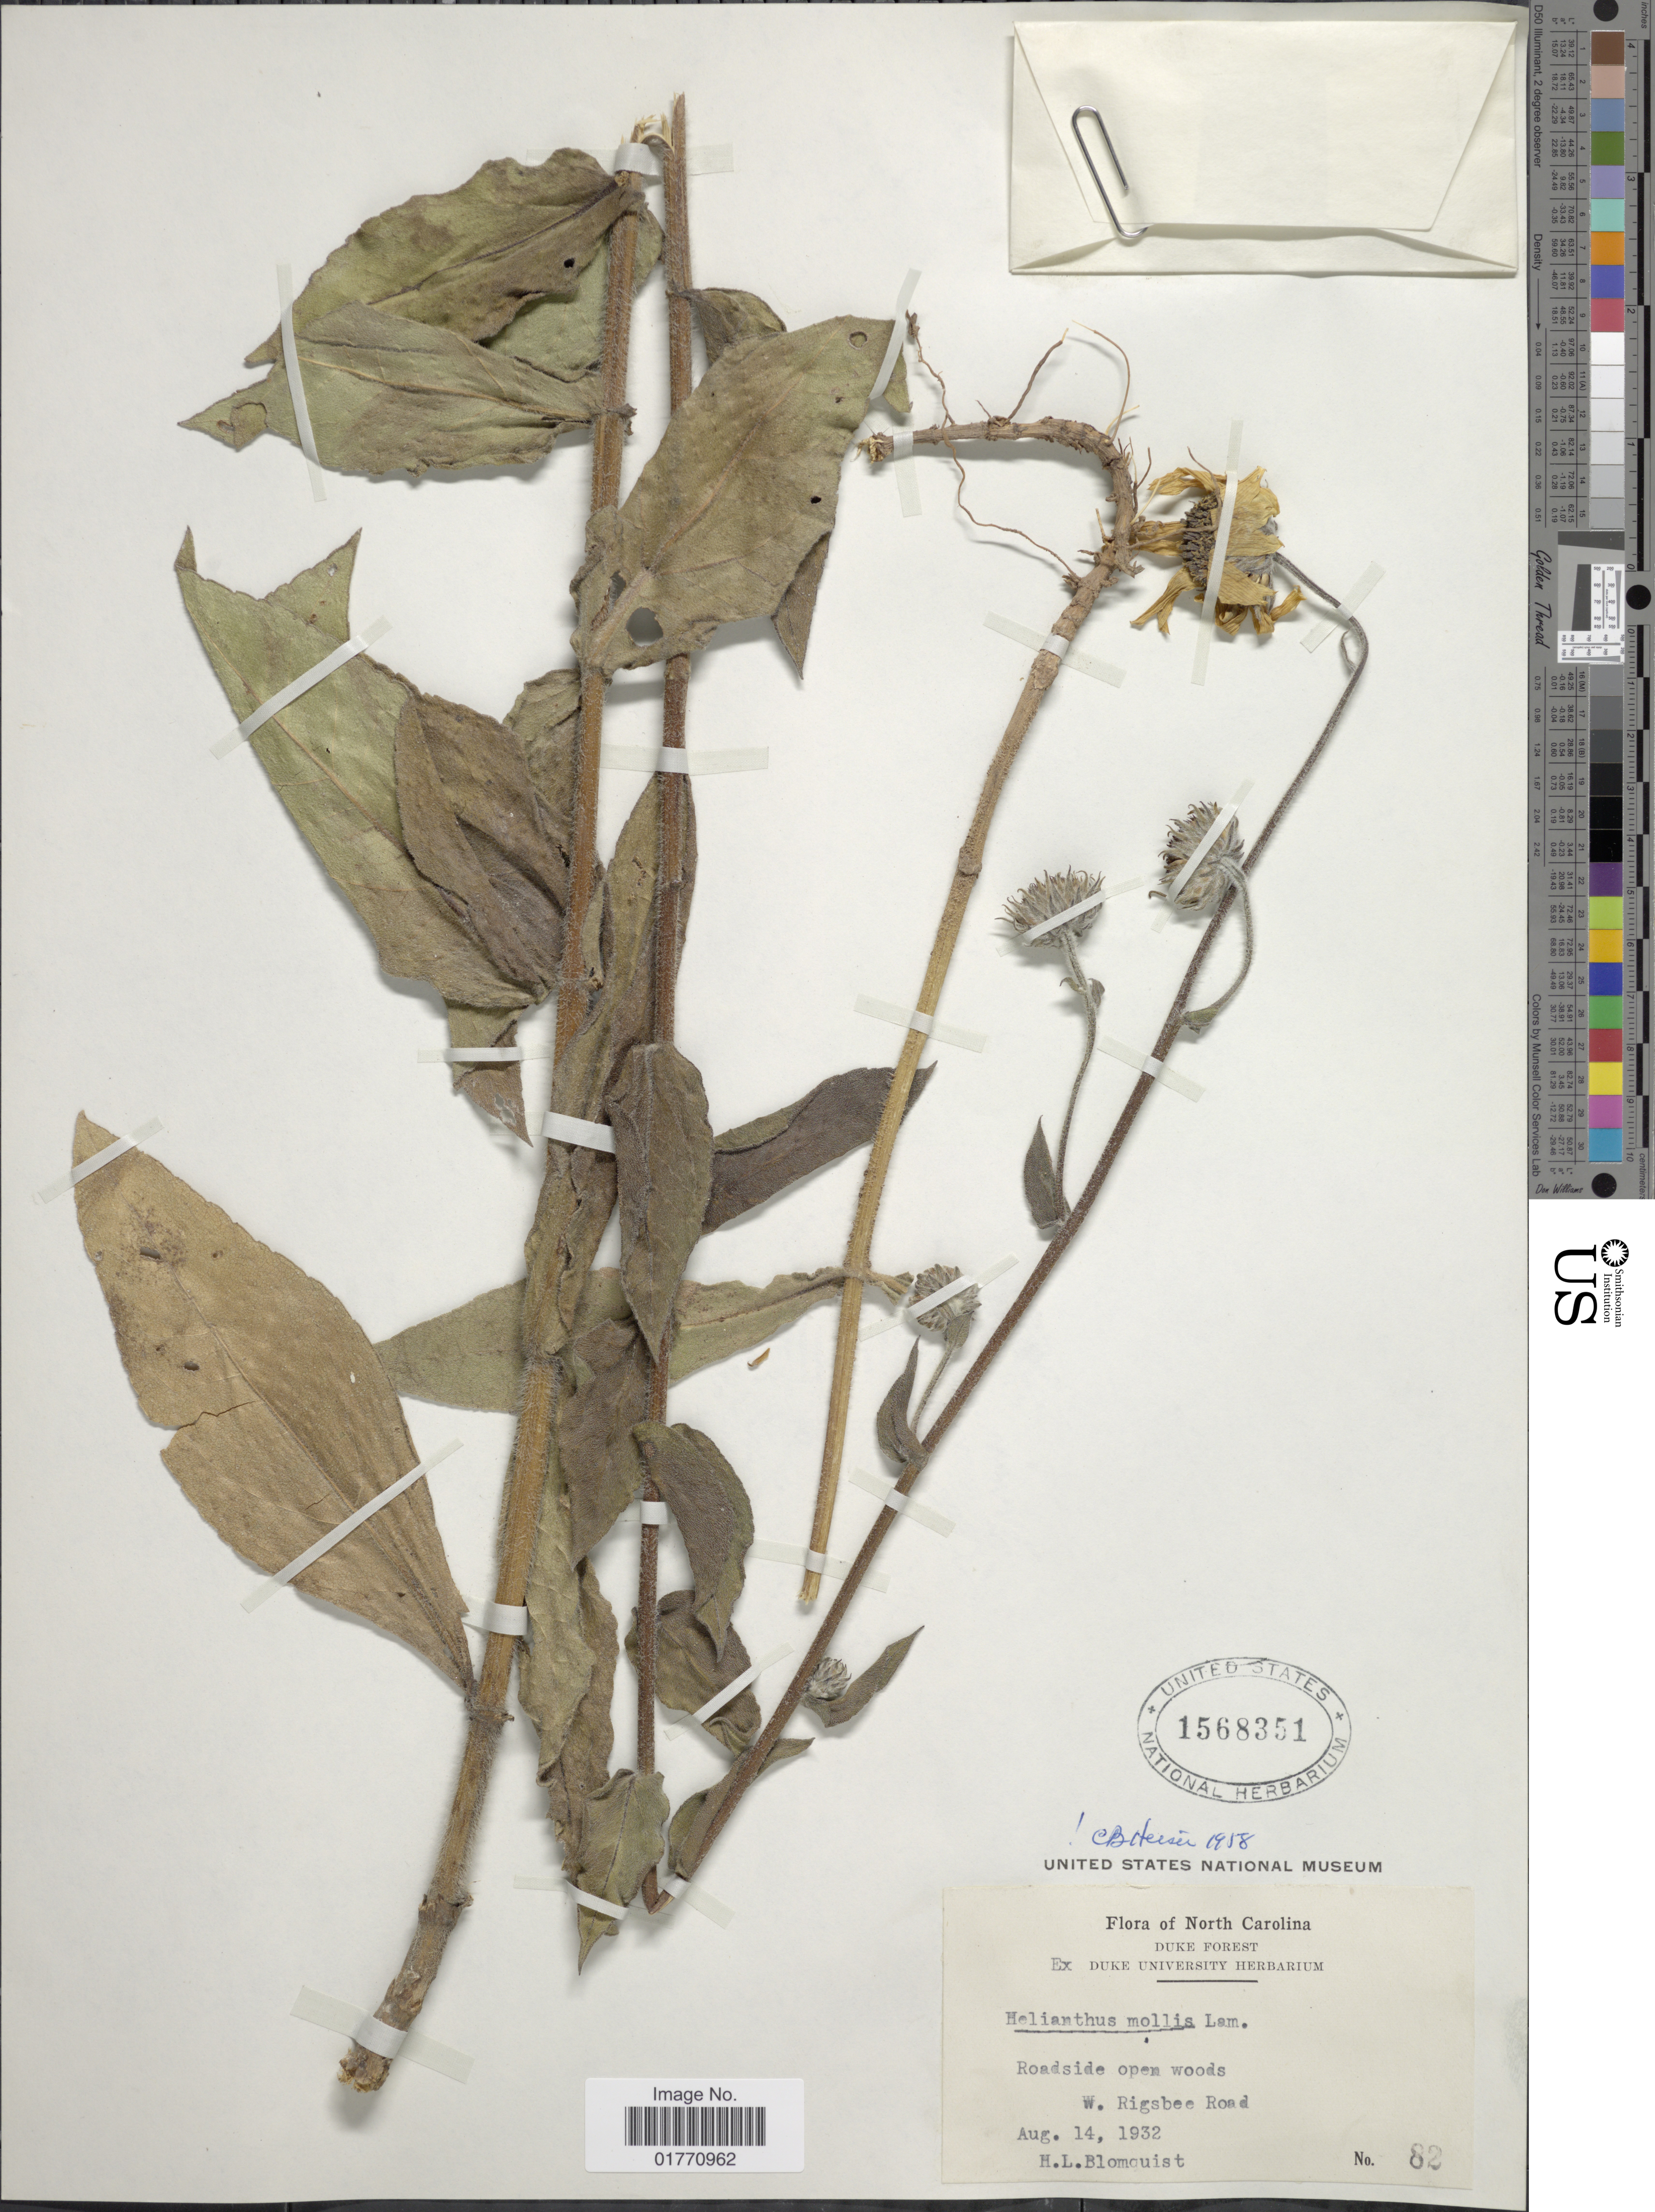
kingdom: Plantae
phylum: Tracheophyta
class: Magnoliopsida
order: Asterales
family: Asteraceae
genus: Helianthus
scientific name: Helianthus mollis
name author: Lam.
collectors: H. Blomquist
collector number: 82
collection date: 1932-08-14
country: United States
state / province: North Carolina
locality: Duke Forest, roadside open woods, W. Rigsbee Road.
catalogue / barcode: US 1568351